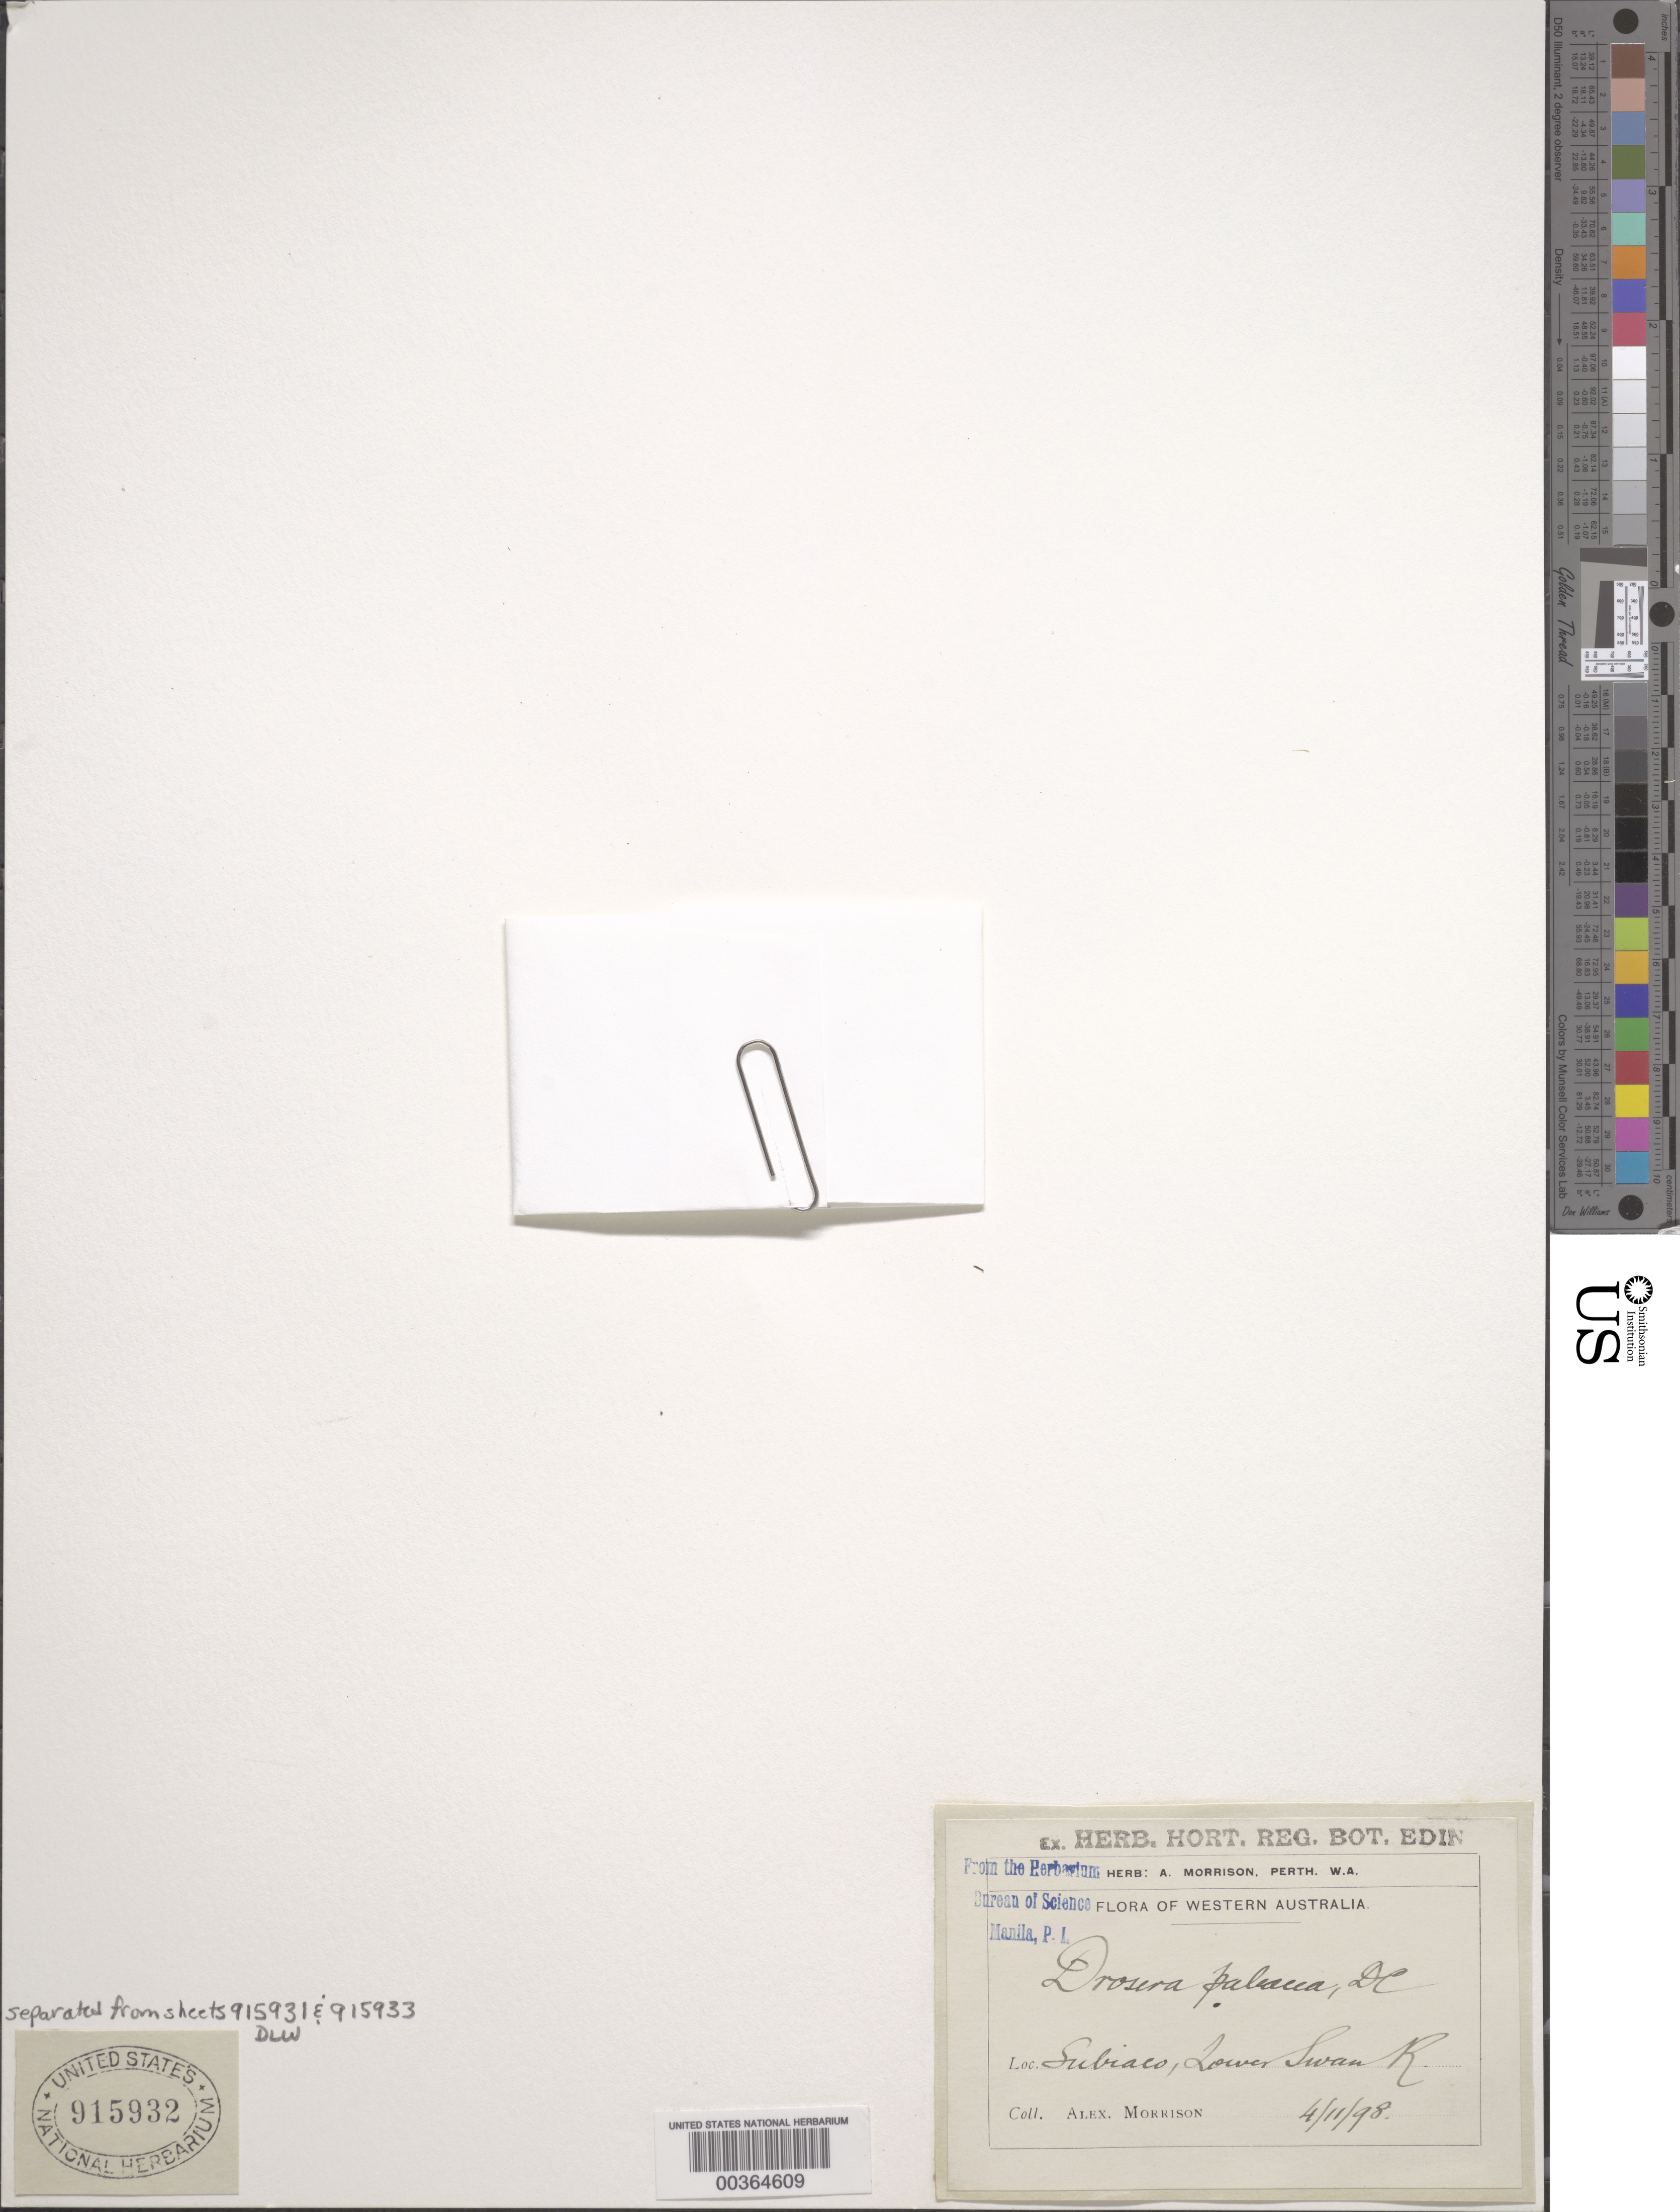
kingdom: Plantae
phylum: Tracheophyta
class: Magnoliopsida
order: Caryophyllales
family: Droseraceae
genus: Drosera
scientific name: Drosera paleacea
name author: DC.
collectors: A. Morrison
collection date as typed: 04 Nov 1898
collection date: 1898-11-04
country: Australia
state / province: Western Australia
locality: Lower swan river, subiaco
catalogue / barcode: US 915932